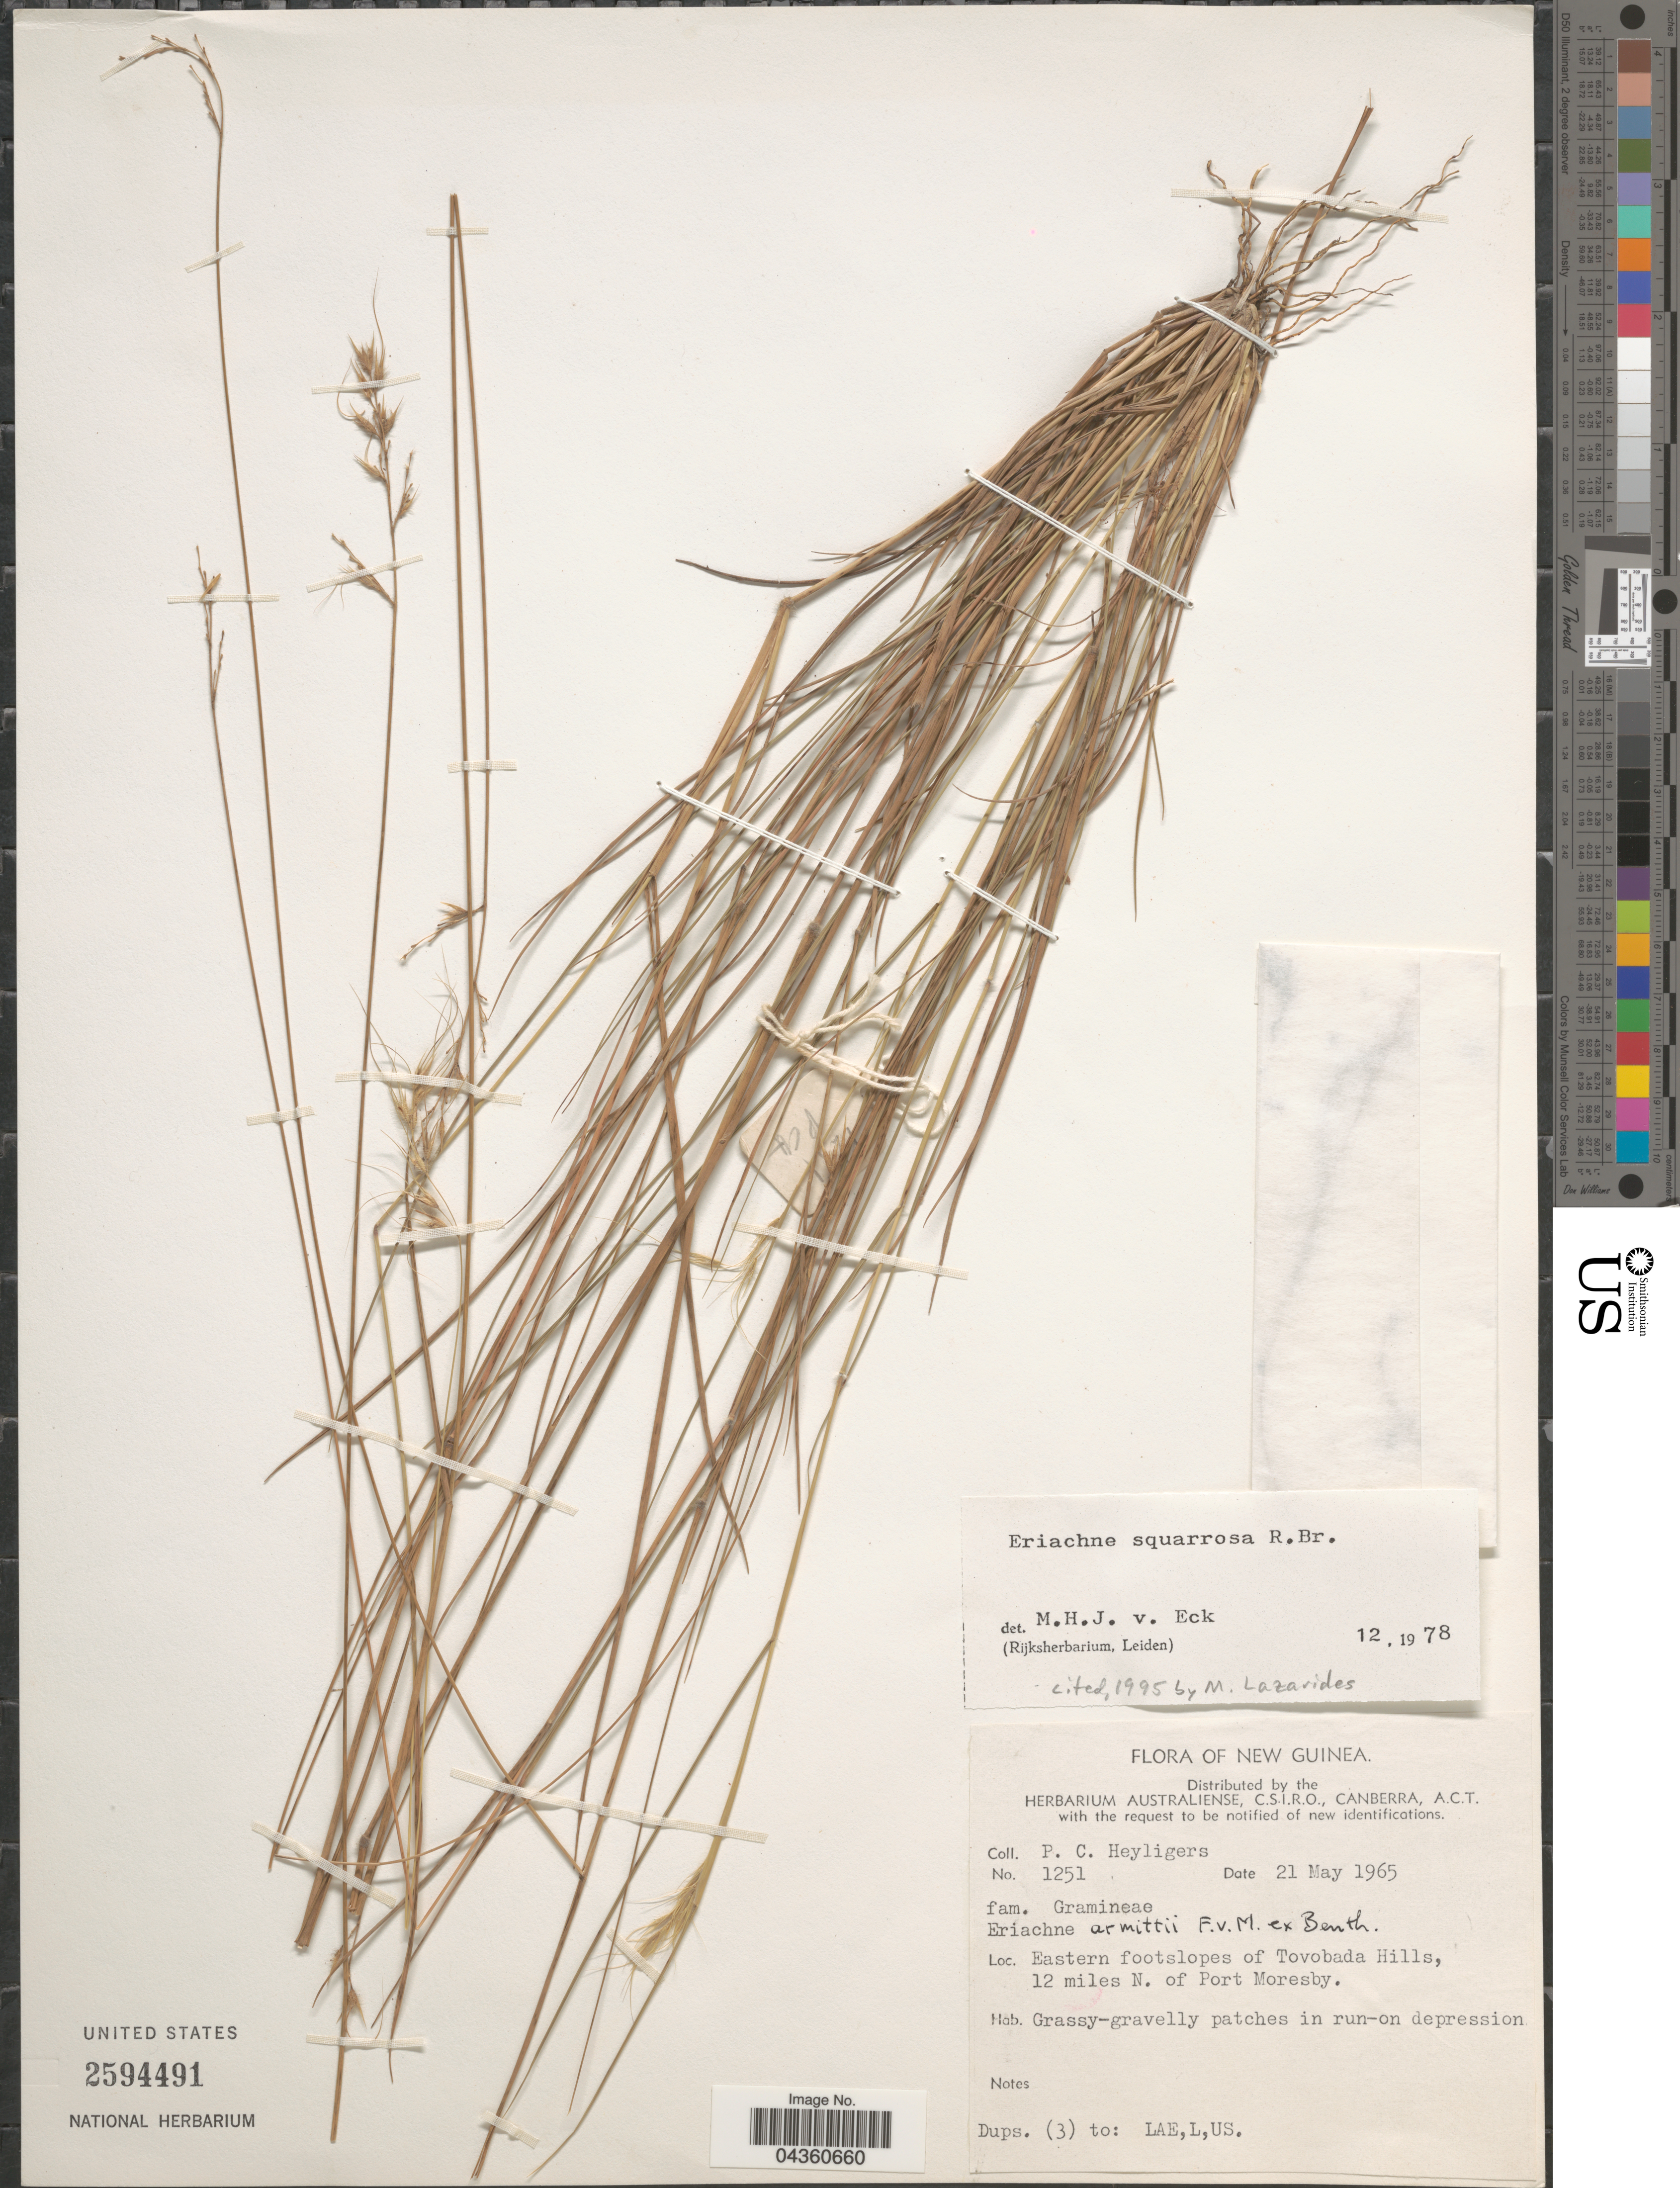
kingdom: Plantae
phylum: Tracheophyta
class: Liliopsida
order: Poales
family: Poaceae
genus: Eriachne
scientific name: Eriachne triseta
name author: Nees ex Steud.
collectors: P. Heyligers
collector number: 1251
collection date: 1965-05-21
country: Papua New Guinea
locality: New Guinea. Eastern footslopes of Tovobada Hills, 12 miles N. of Port Moresby.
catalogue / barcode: US 2594491